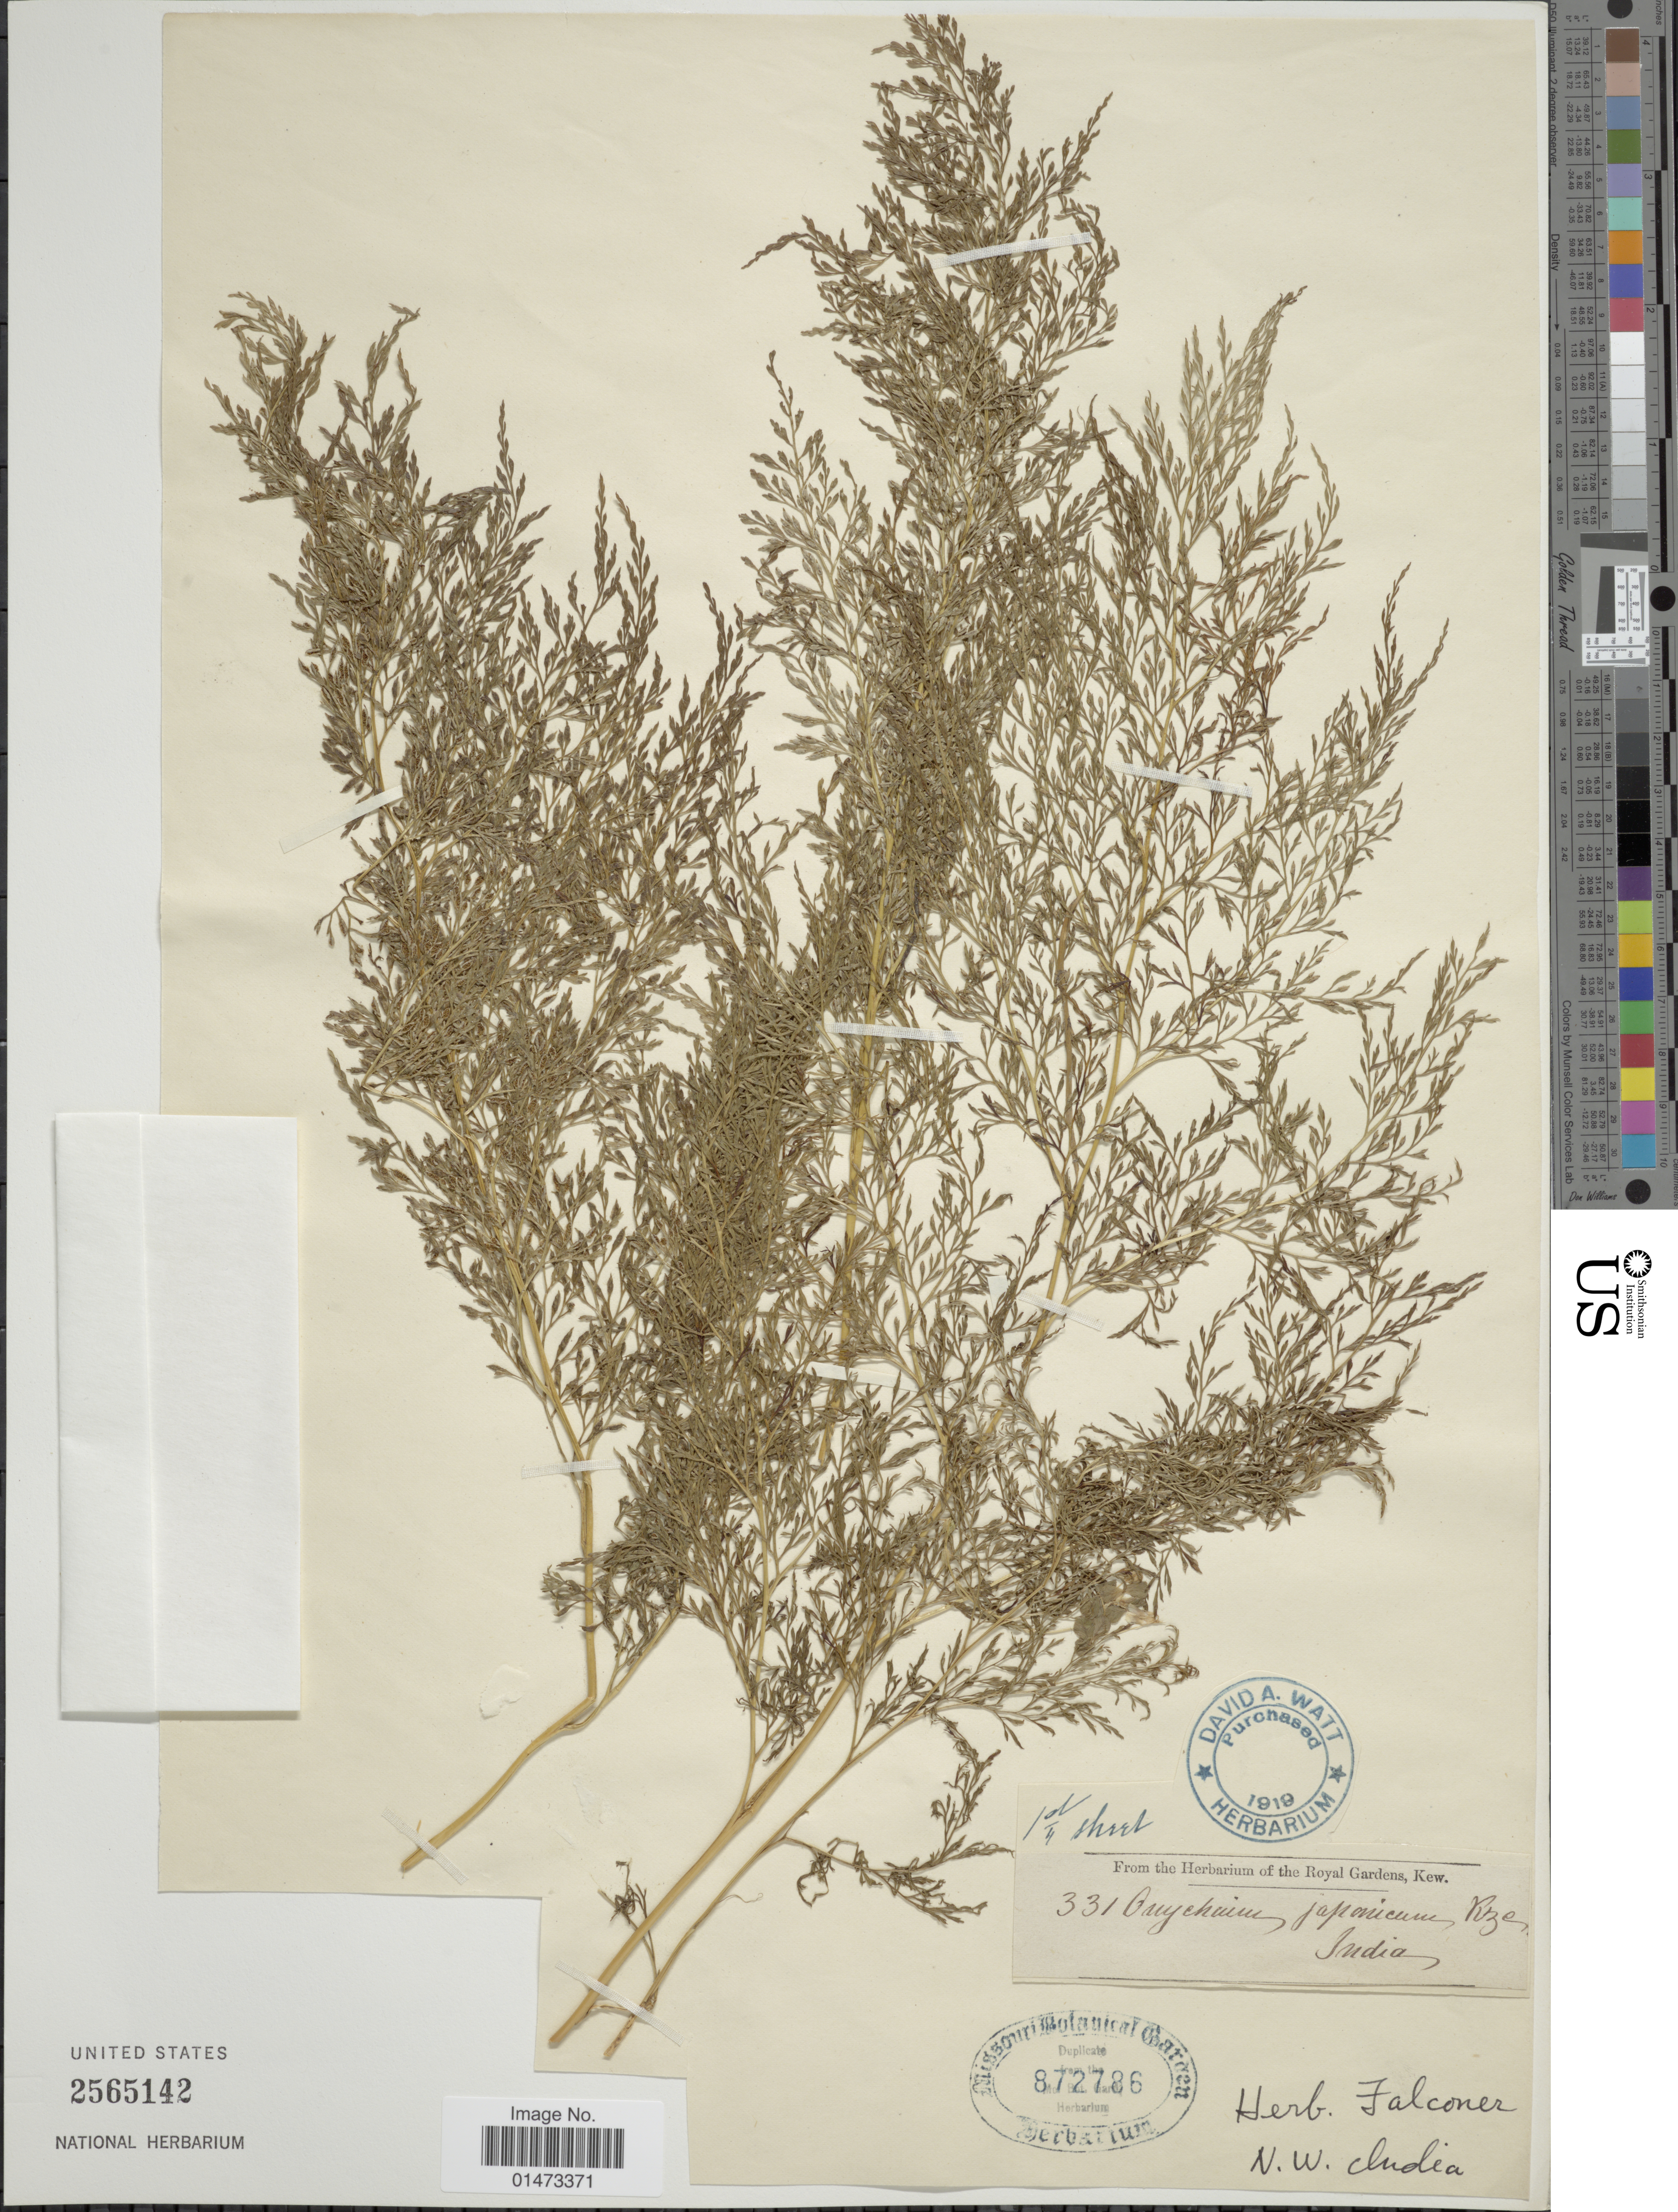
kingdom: Plantae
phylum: Tracheophyta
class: Polypodiopsida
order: Polypodiales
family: Pteridaceae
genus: Onychium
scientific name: Onychium contiguum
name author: Wall. ex C. Hope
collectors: ex herb. Falconer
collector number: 331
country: India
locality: N.W. India.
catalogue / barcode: US 2565142